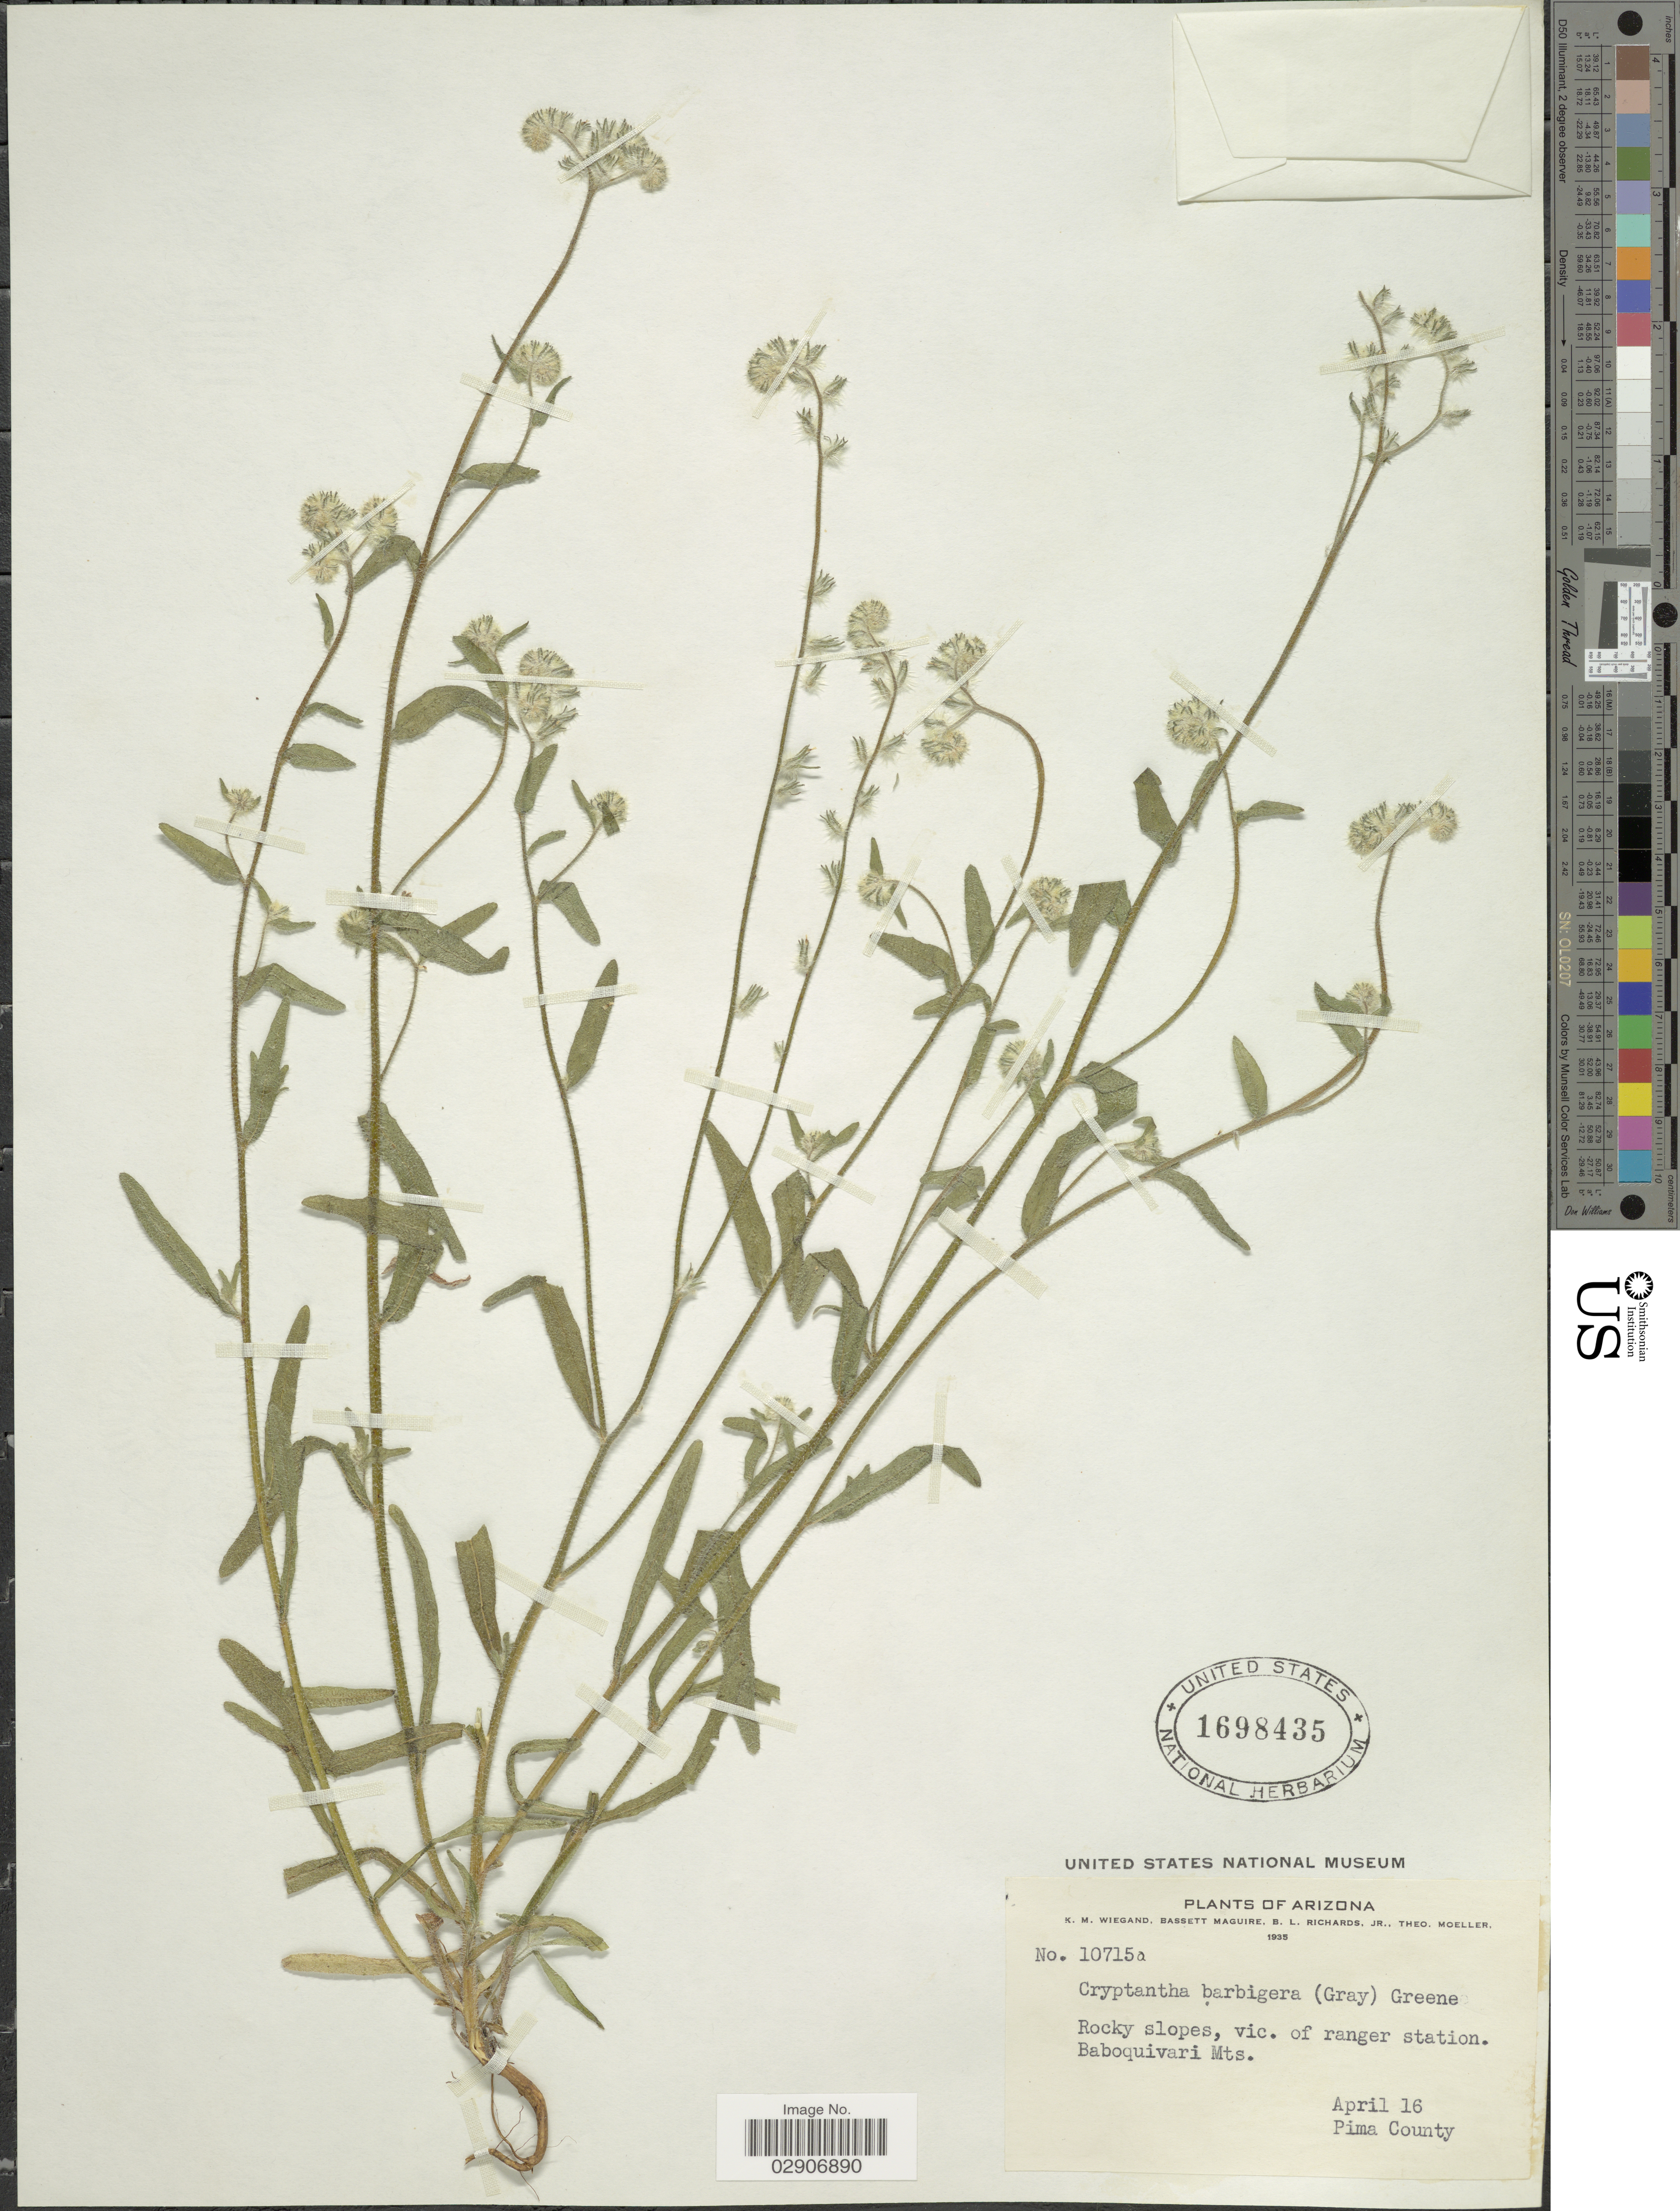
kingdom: Plantae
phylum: Tracheophyta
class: Magnoliopsida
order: Boraginales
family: Boraginaceae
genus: Cryptantha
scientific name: Cryptantha barbigera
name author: (A. Gray) Greene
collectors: K. M. Wiegand, B. Maguire, B. Richards & T. Moeller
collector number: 10715a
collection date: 1935-04-16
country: United States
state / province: Arizona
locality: Rocky slopes, vic. of ranger station. Baboquivari Mts. Pima County.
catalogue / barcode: US 1698435